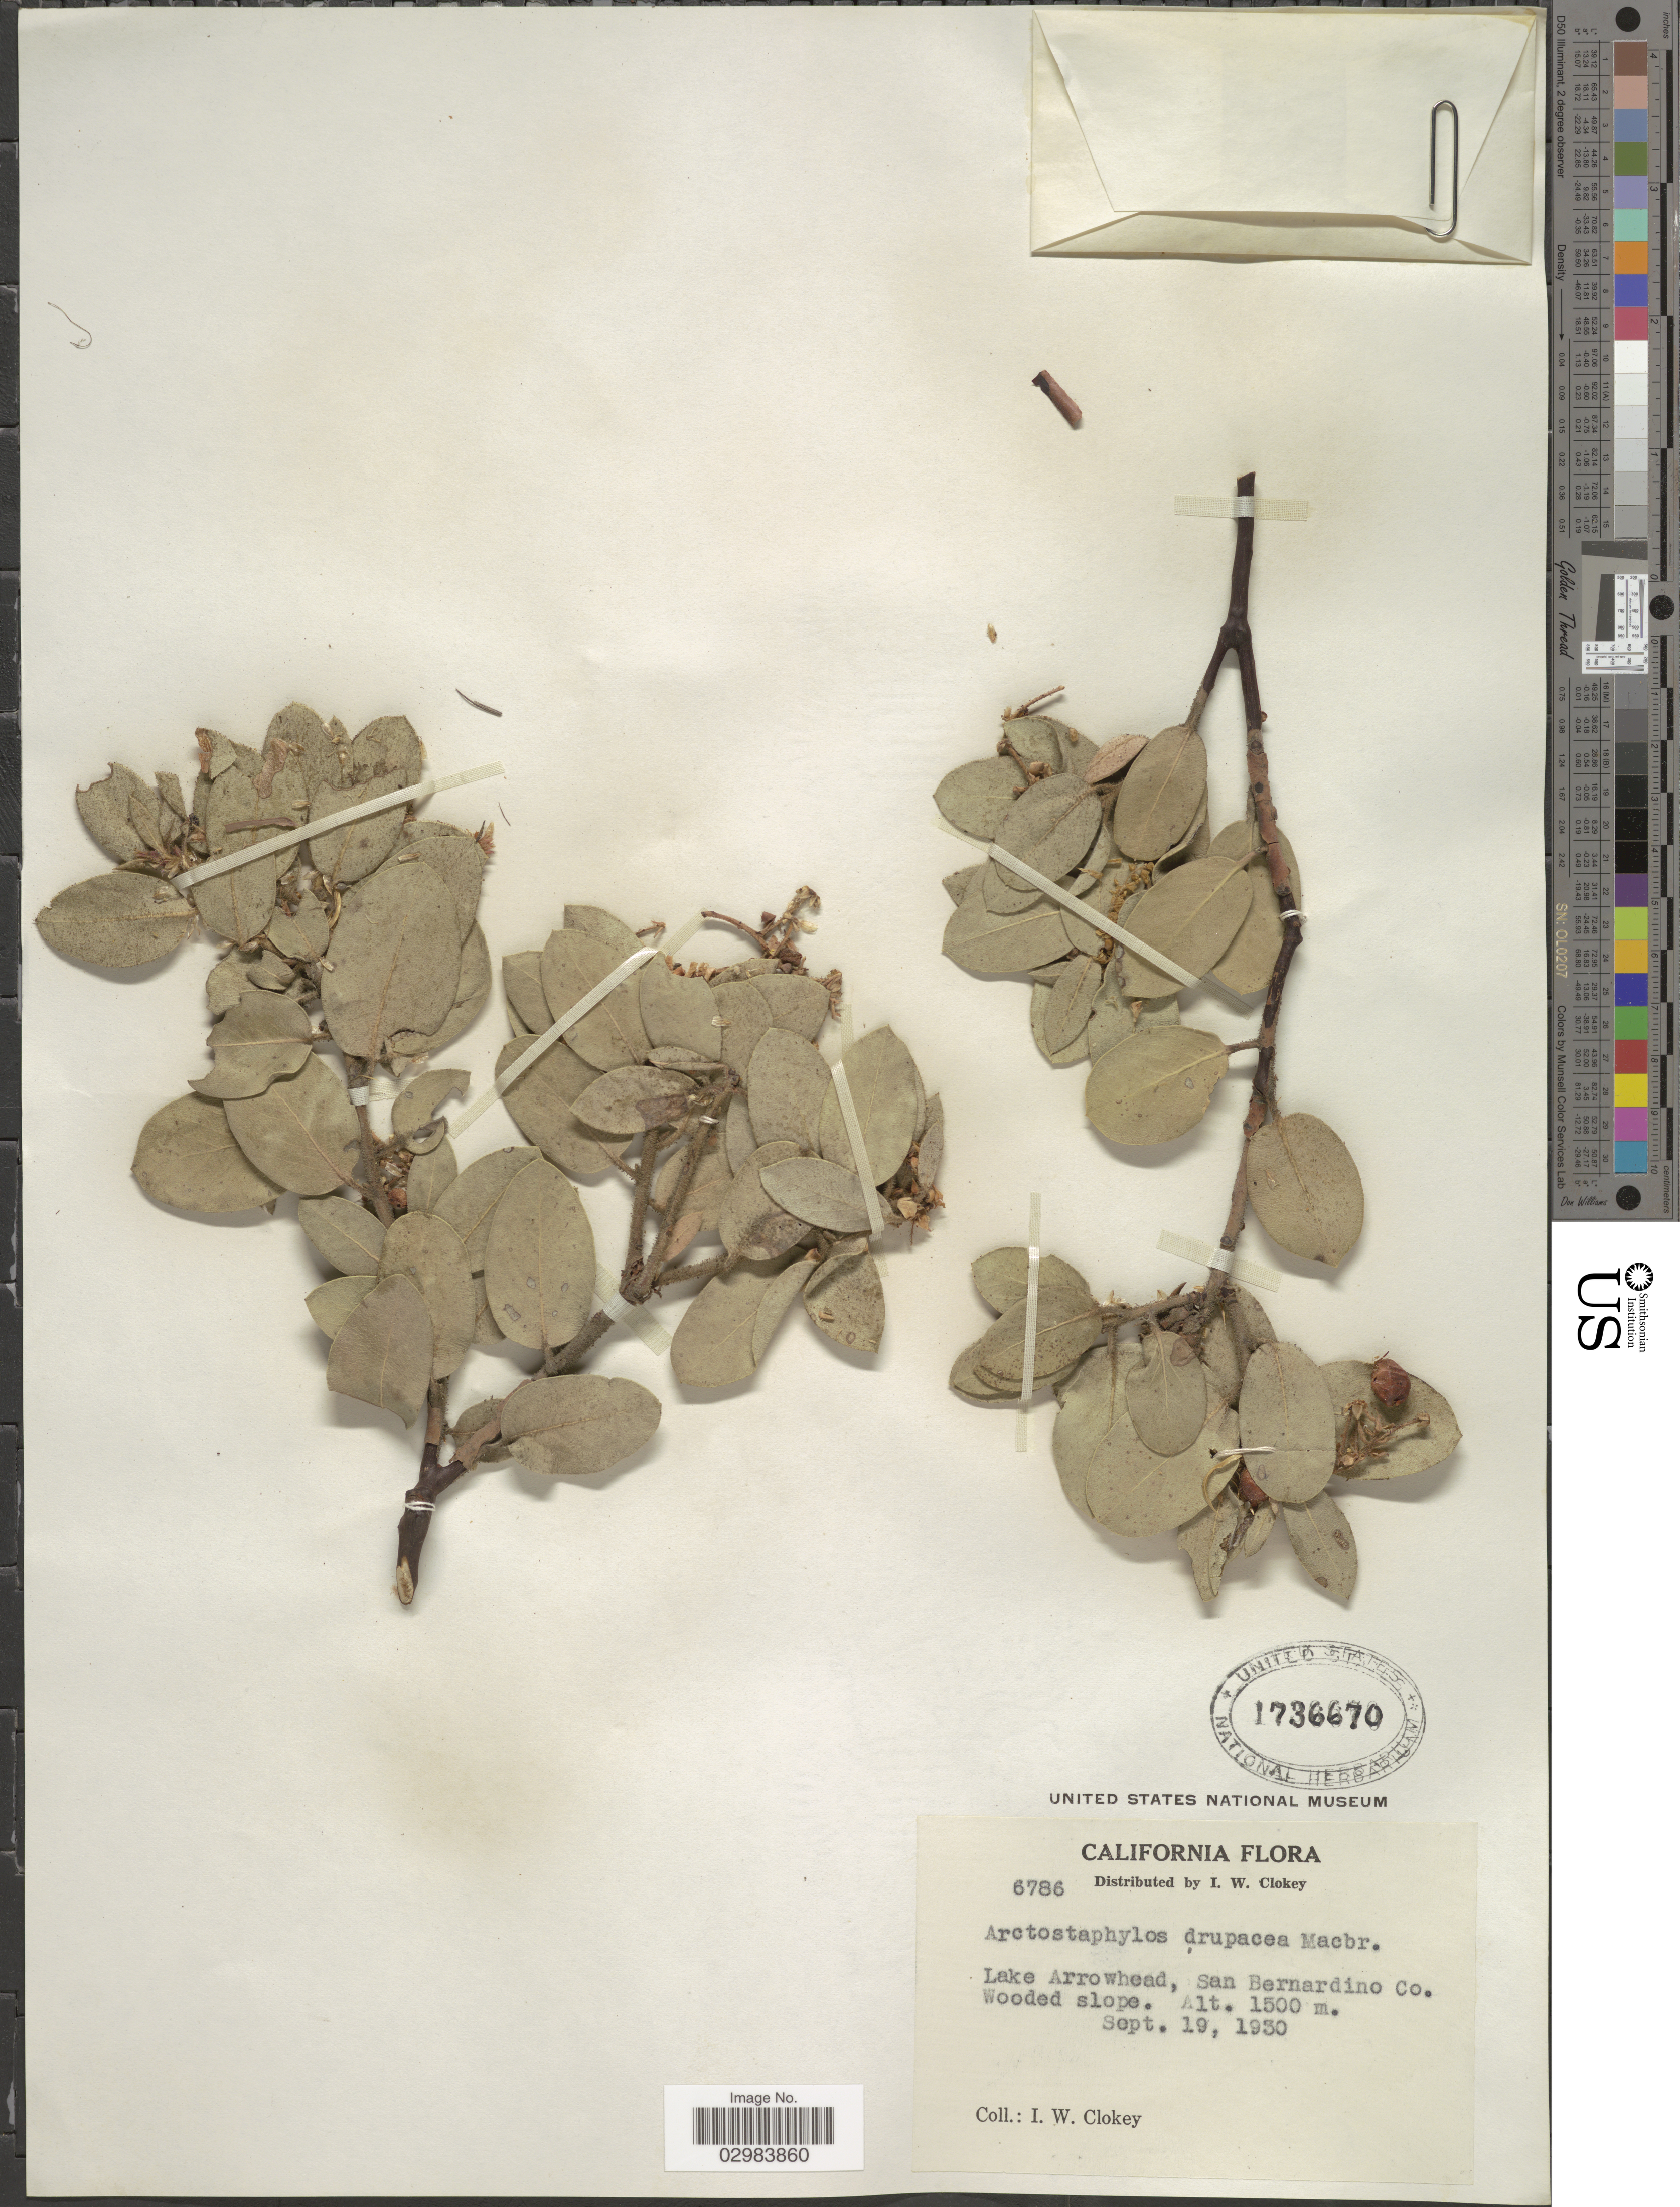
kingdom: Plantae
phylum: Tracheophyta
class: Magnoliopsida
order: Ericales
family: Ericaceae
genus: Arctostaphylos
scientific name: Arctostaphylos drupacea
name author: (Parry) J.F. Macbr.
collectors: I. W. Clokey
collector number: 6786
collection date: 1930-09-19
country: United States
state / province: California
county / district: San Bernardino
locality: Lake Arrowhead, San Bernardino Co., Wooded slope.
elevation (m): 1500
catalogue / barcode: US 1736670